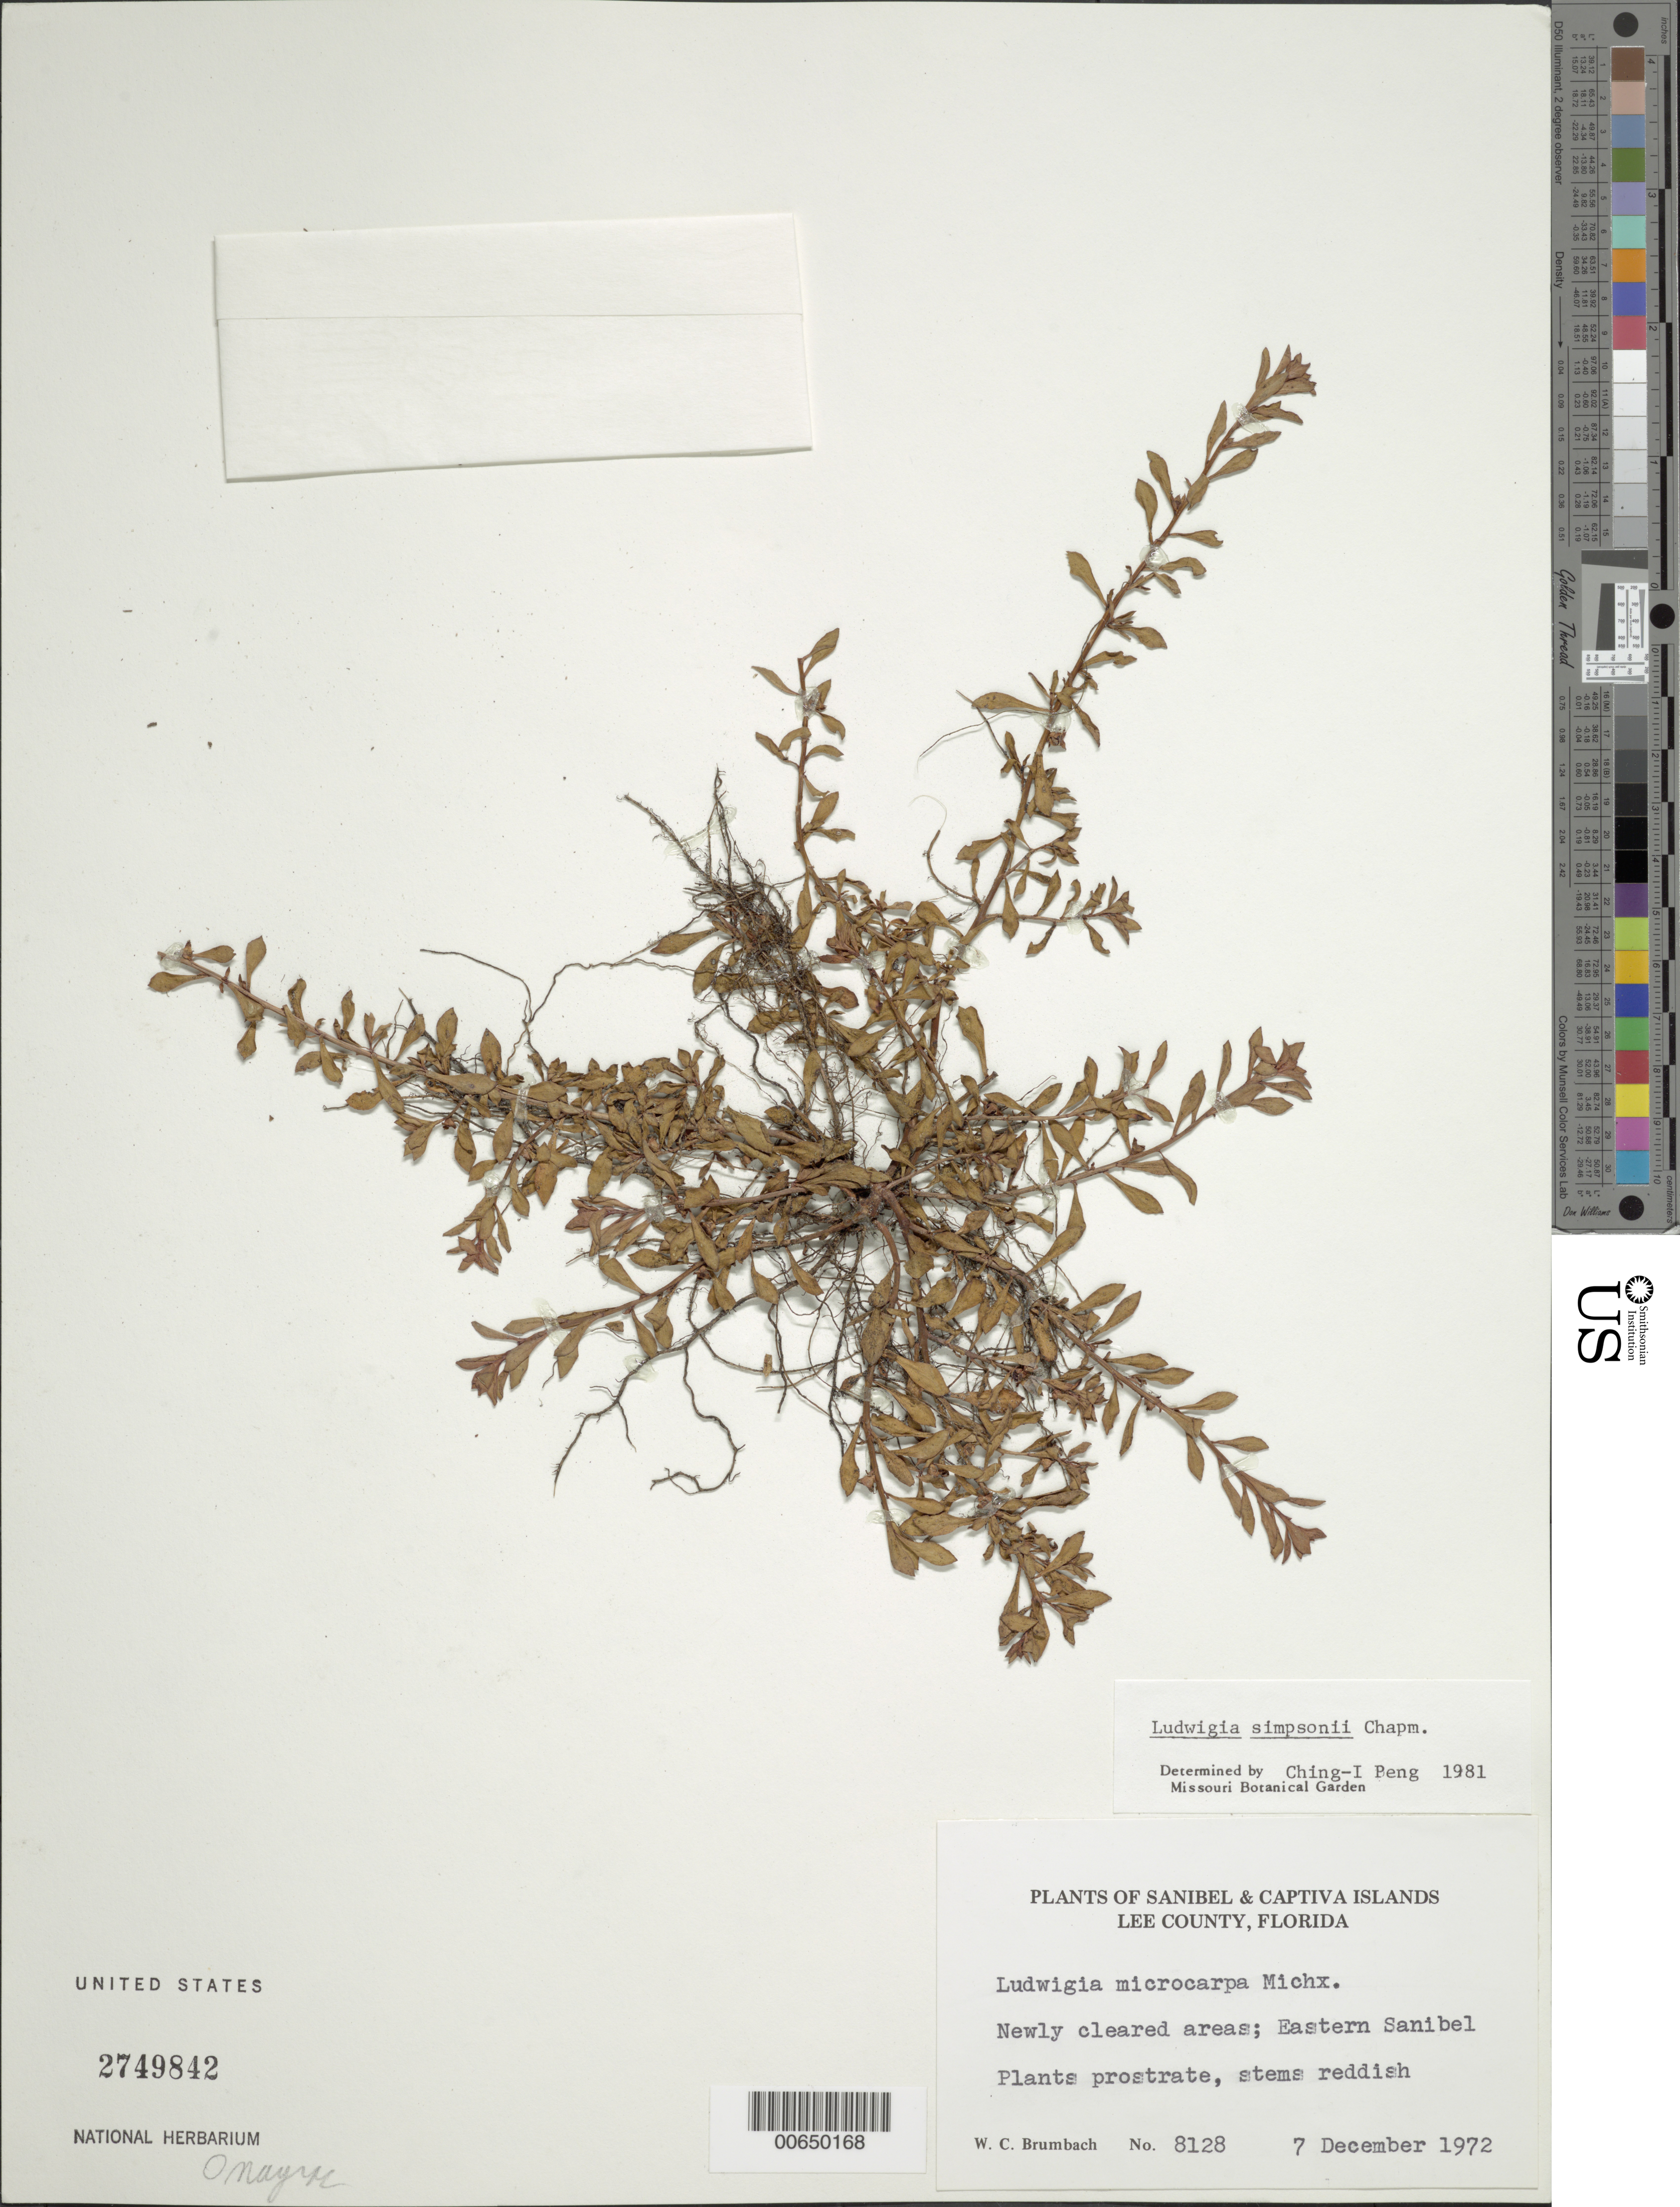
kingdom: Plantae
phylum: Tracheophyta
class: Magnoliopsida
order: Myrtales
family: Onagraceae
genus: Ludwigia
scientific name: Ludwigia simpsonii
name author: Chapm.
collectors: W. C. Brumbach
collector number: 8128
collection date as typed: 12 Jul 1972 or 07 Dec 1972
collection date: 1972-07-12 or 1972-12-07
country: United States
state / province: Florida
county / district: Lee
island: Sanibel Island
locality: Eastern end of island.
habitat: Newly cleared areas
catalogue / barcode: US 2749842